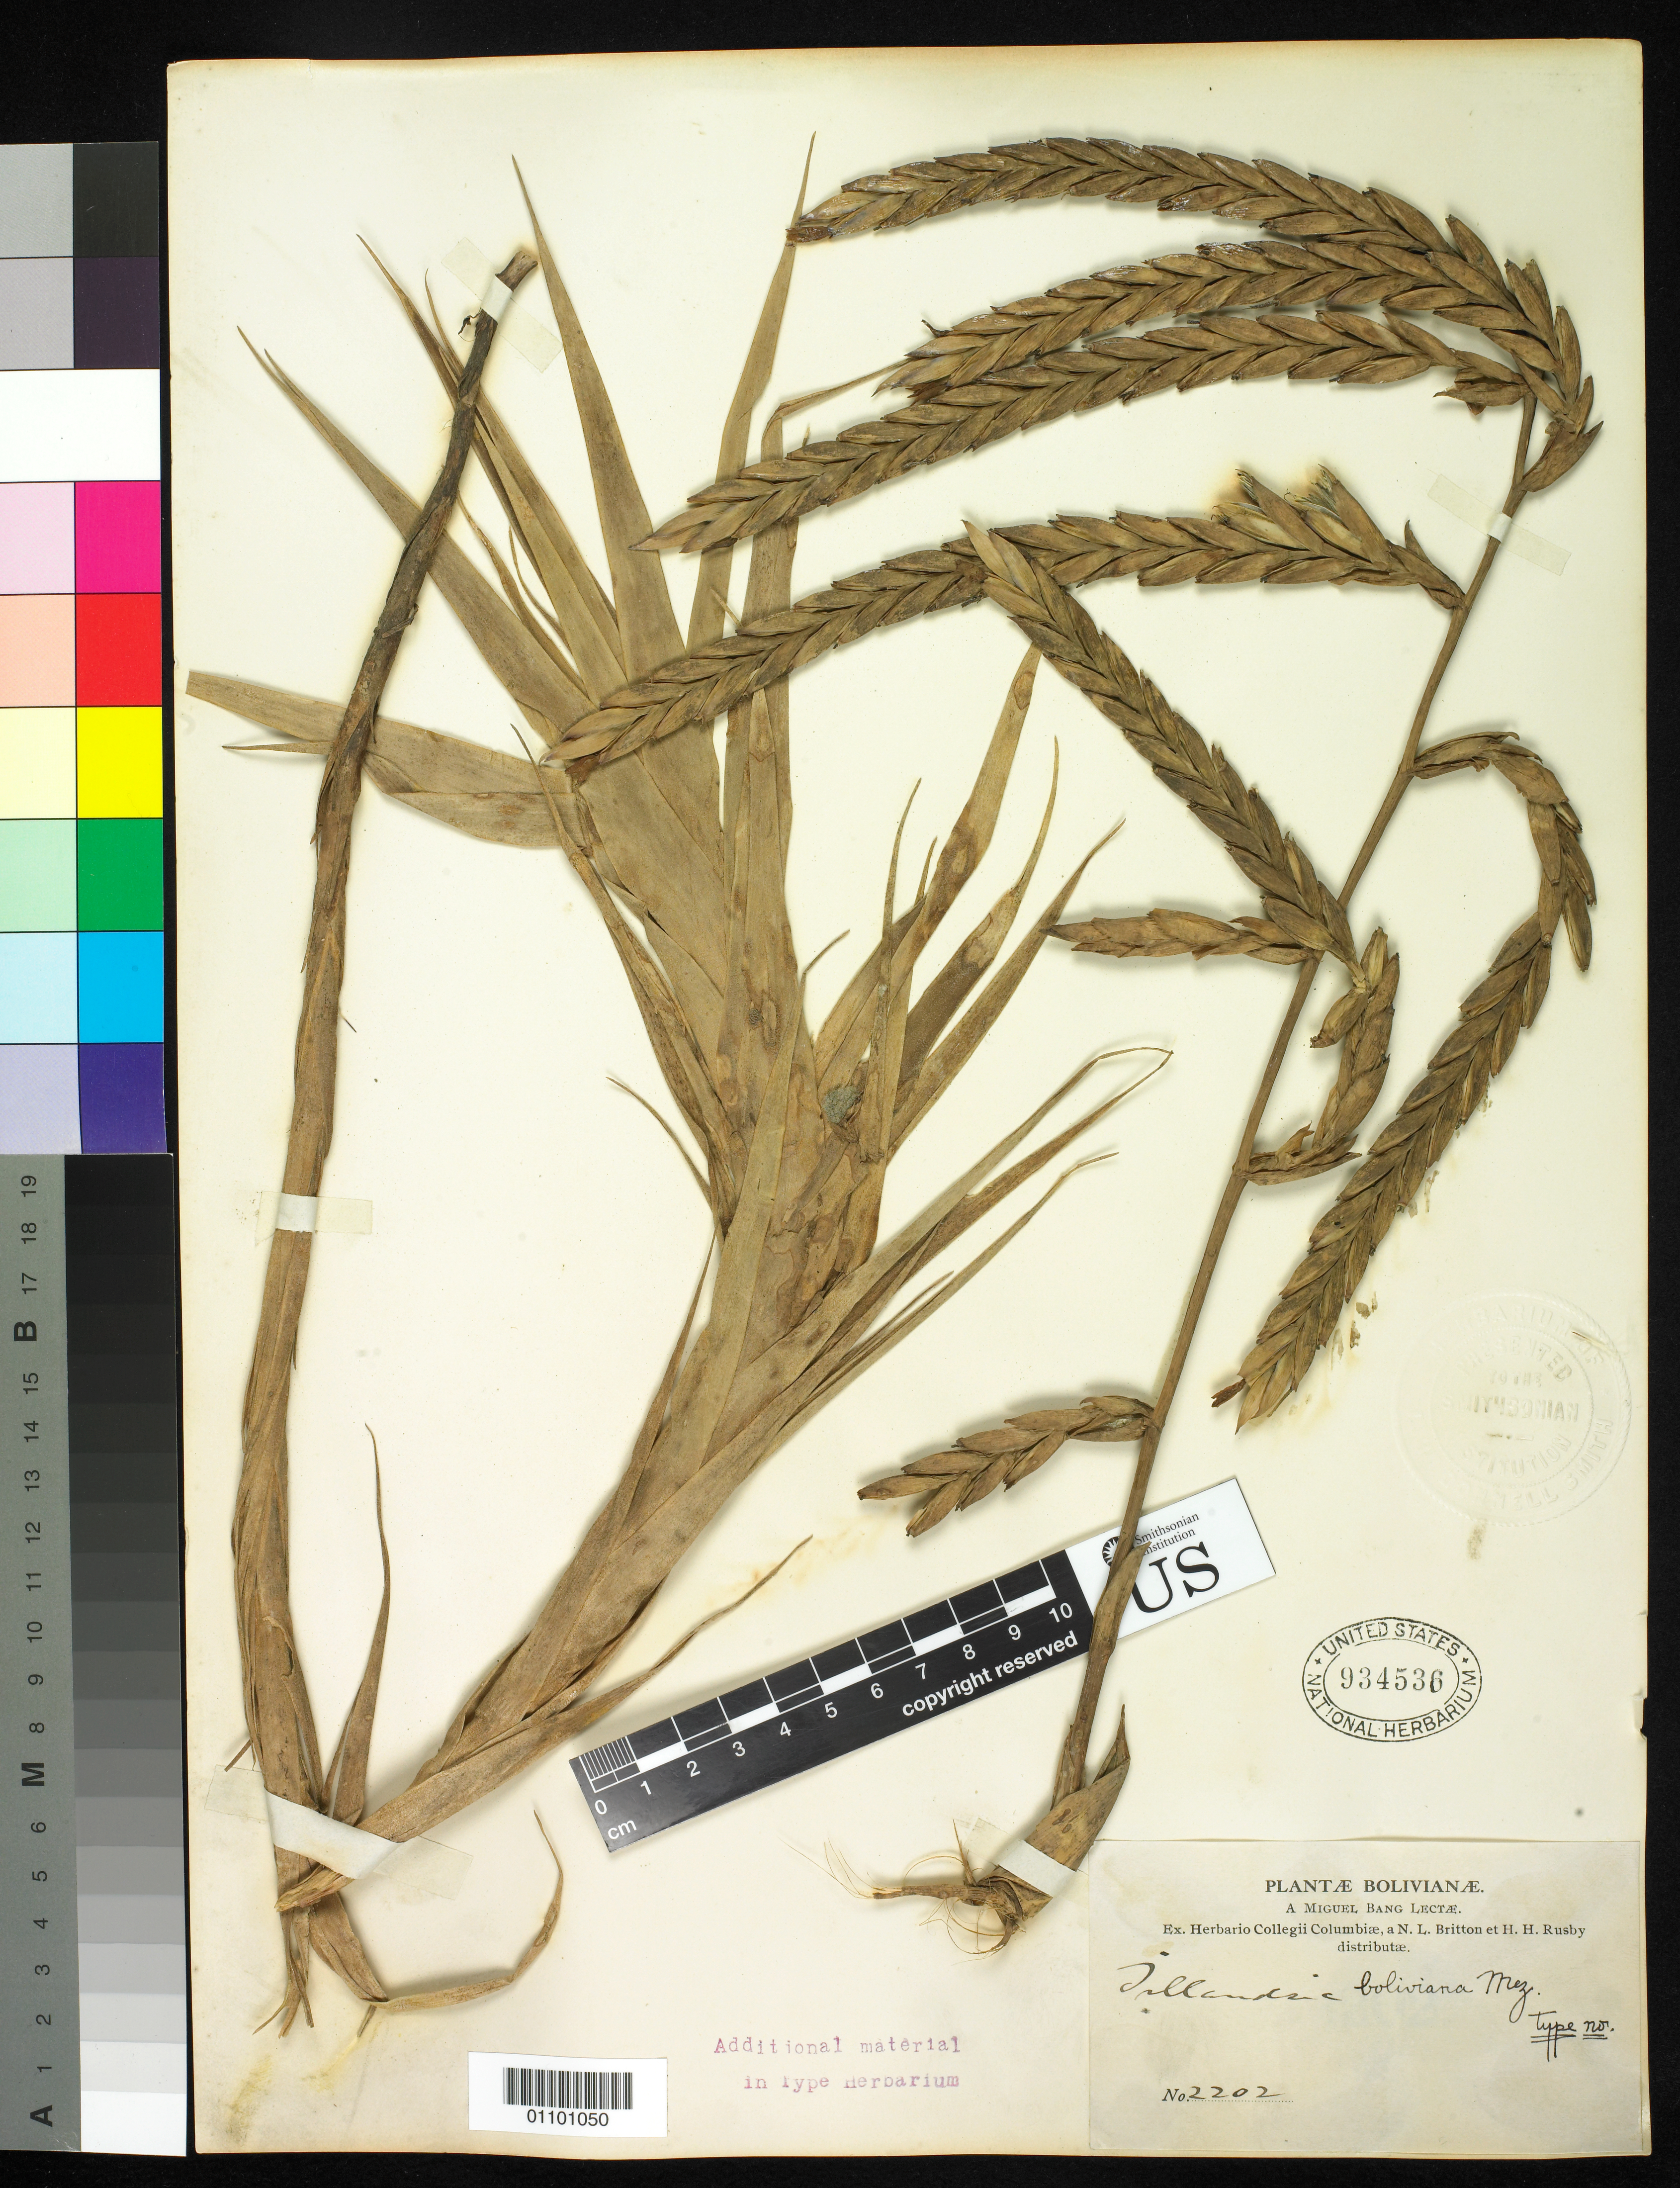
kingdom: Plantae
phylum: Tracheophyta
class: Liliopsida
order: Poales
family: Bromeliaceae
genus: Tillandsia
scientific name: Tillandsia boliviana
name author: Mez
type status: Isotype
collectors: M. Bang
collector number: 2202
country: Bolivia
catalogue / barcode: US 934536